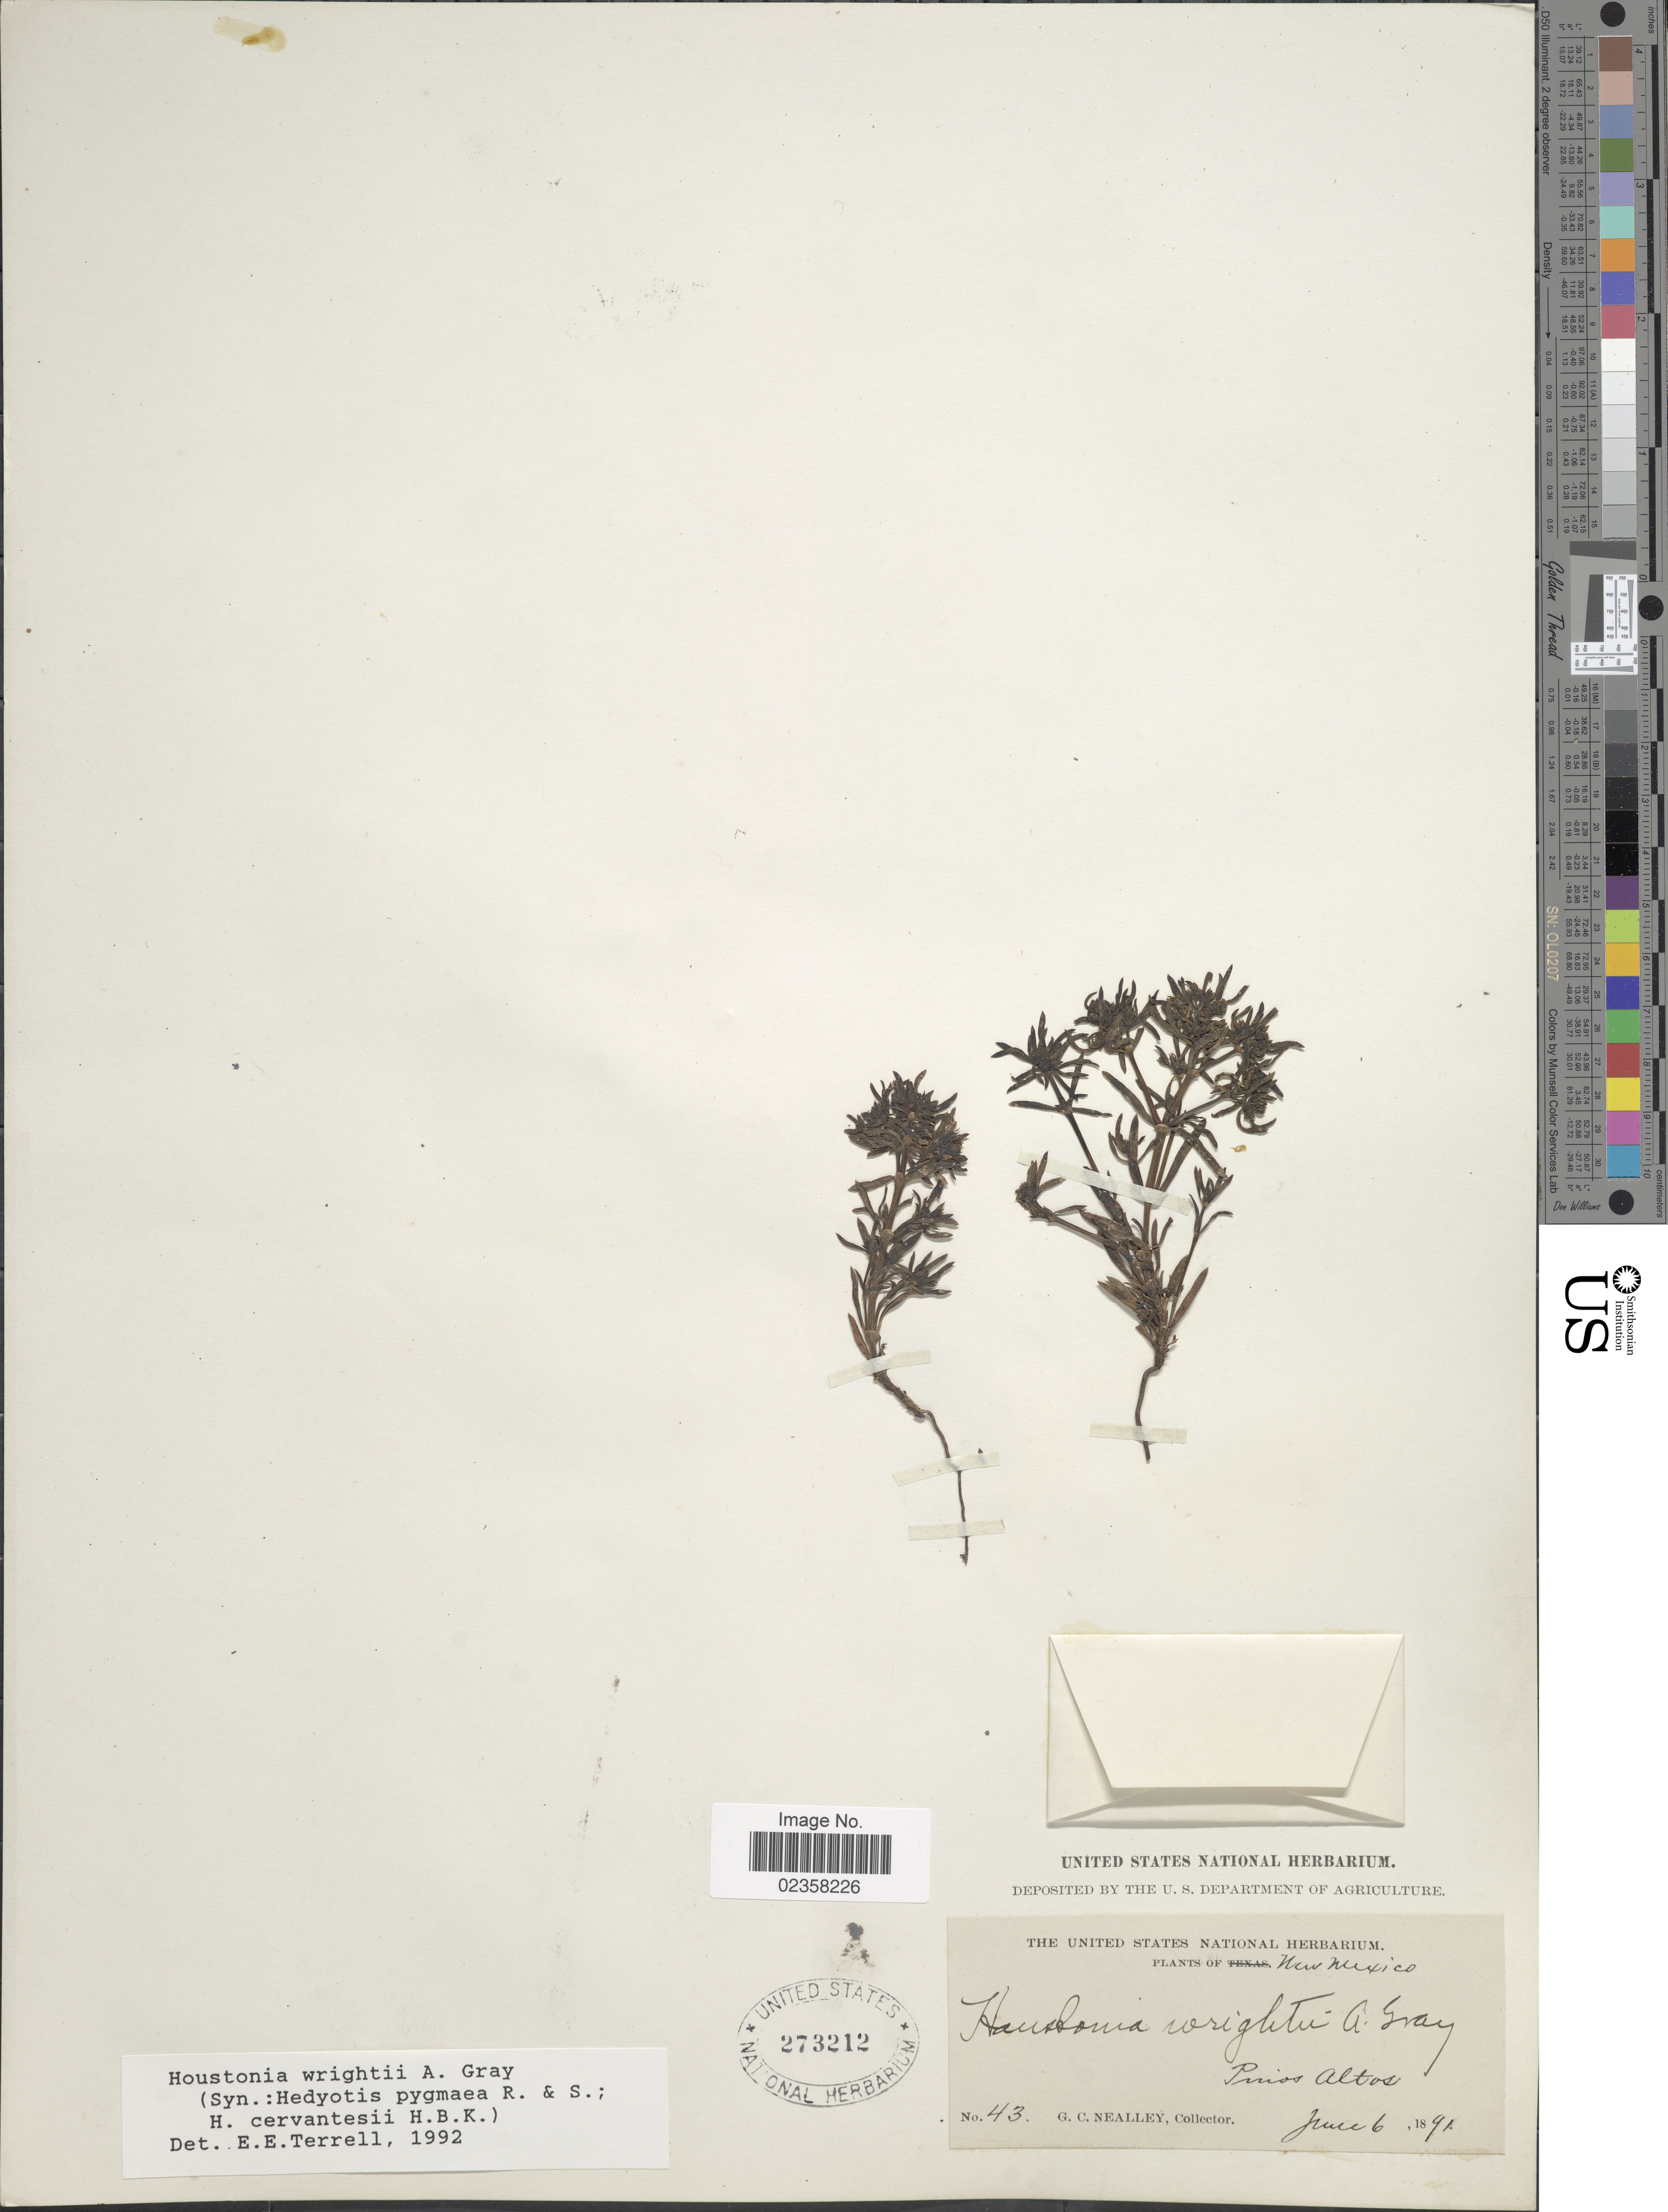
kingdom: Plantae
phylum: Tracheophyta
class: Magnoliopsida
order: Gentianales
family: Rubiaceae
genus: Houstonia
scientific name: Houstonia wrightii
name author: (A. Gray) A. Gray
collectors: G. C. Nealley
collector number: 43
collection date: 1891-06-06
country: United States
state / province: New Mexico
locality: Pinos Altos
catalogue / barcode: US 273212